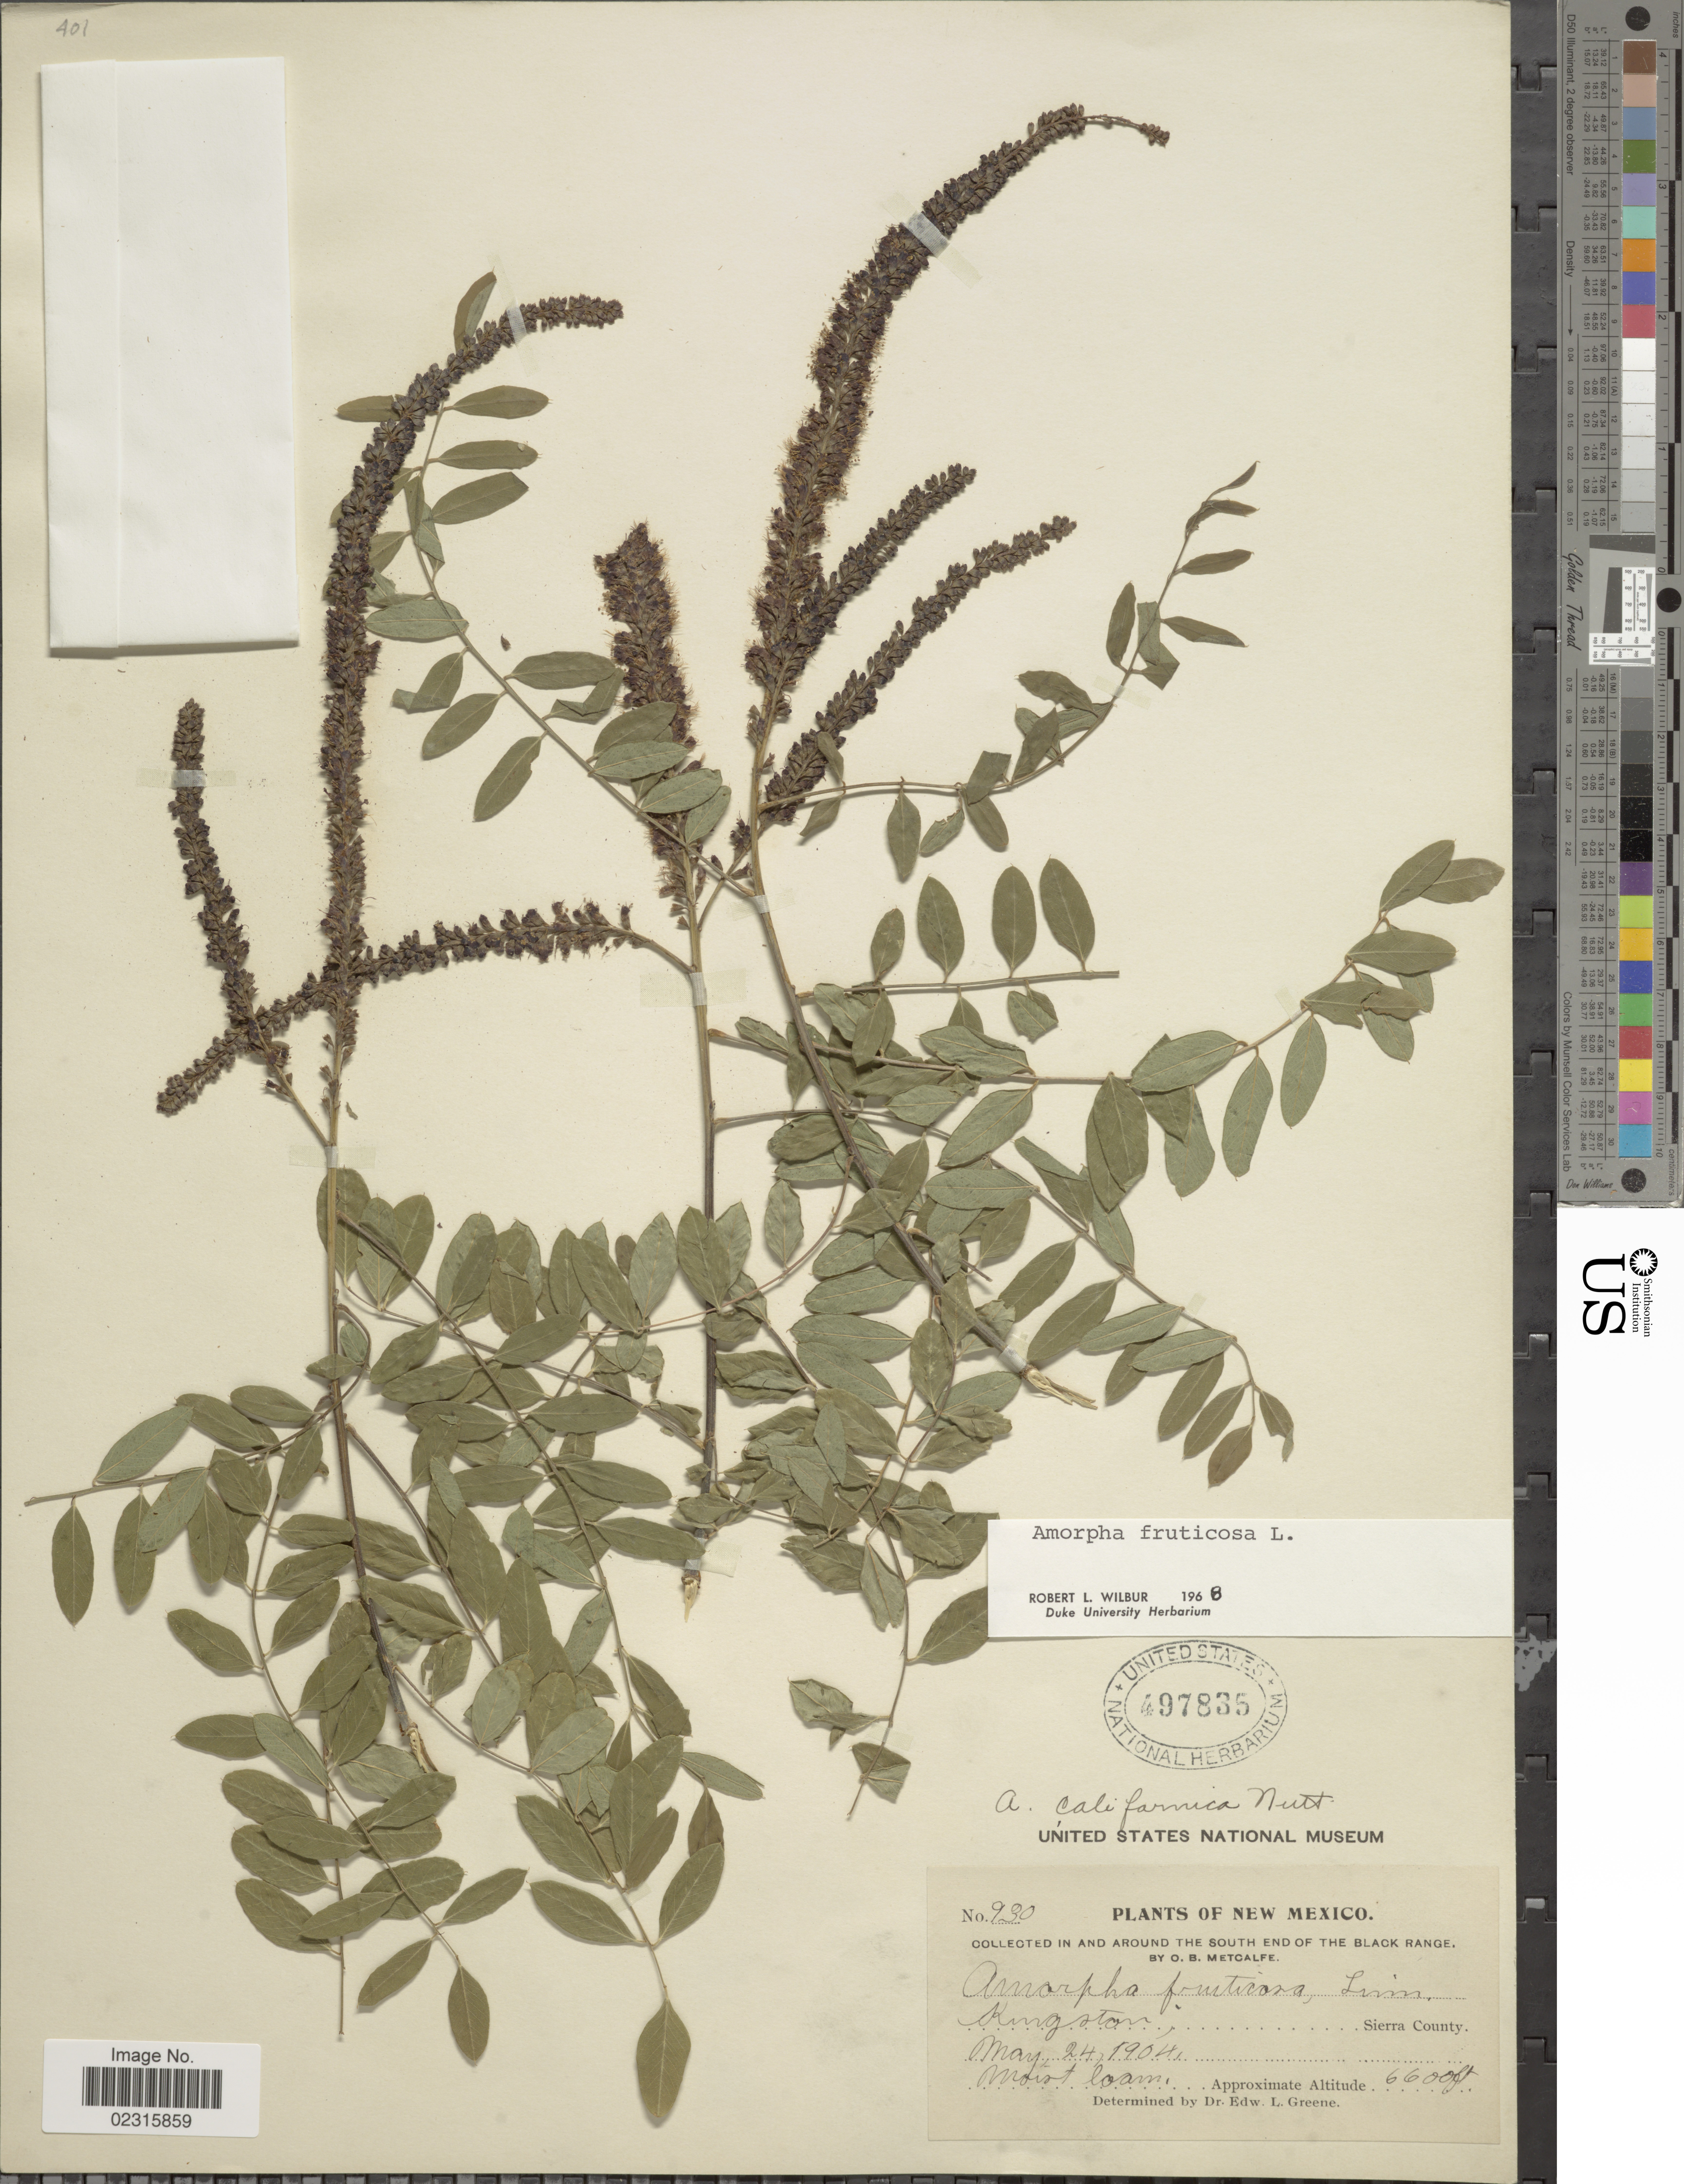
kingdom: Plantae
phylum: Tracheophyta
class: Magnoliopsida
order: Fabales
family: Fabaceae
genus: Amorpha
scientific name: Amorpha fruticosa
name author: L.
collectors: O. B. Metcalfe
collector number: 930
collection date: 1904-05-24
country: United States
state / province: New Mexico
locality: South end of the Black Range, Kingston, Sierra County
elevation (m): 2012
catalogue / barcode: US 497835